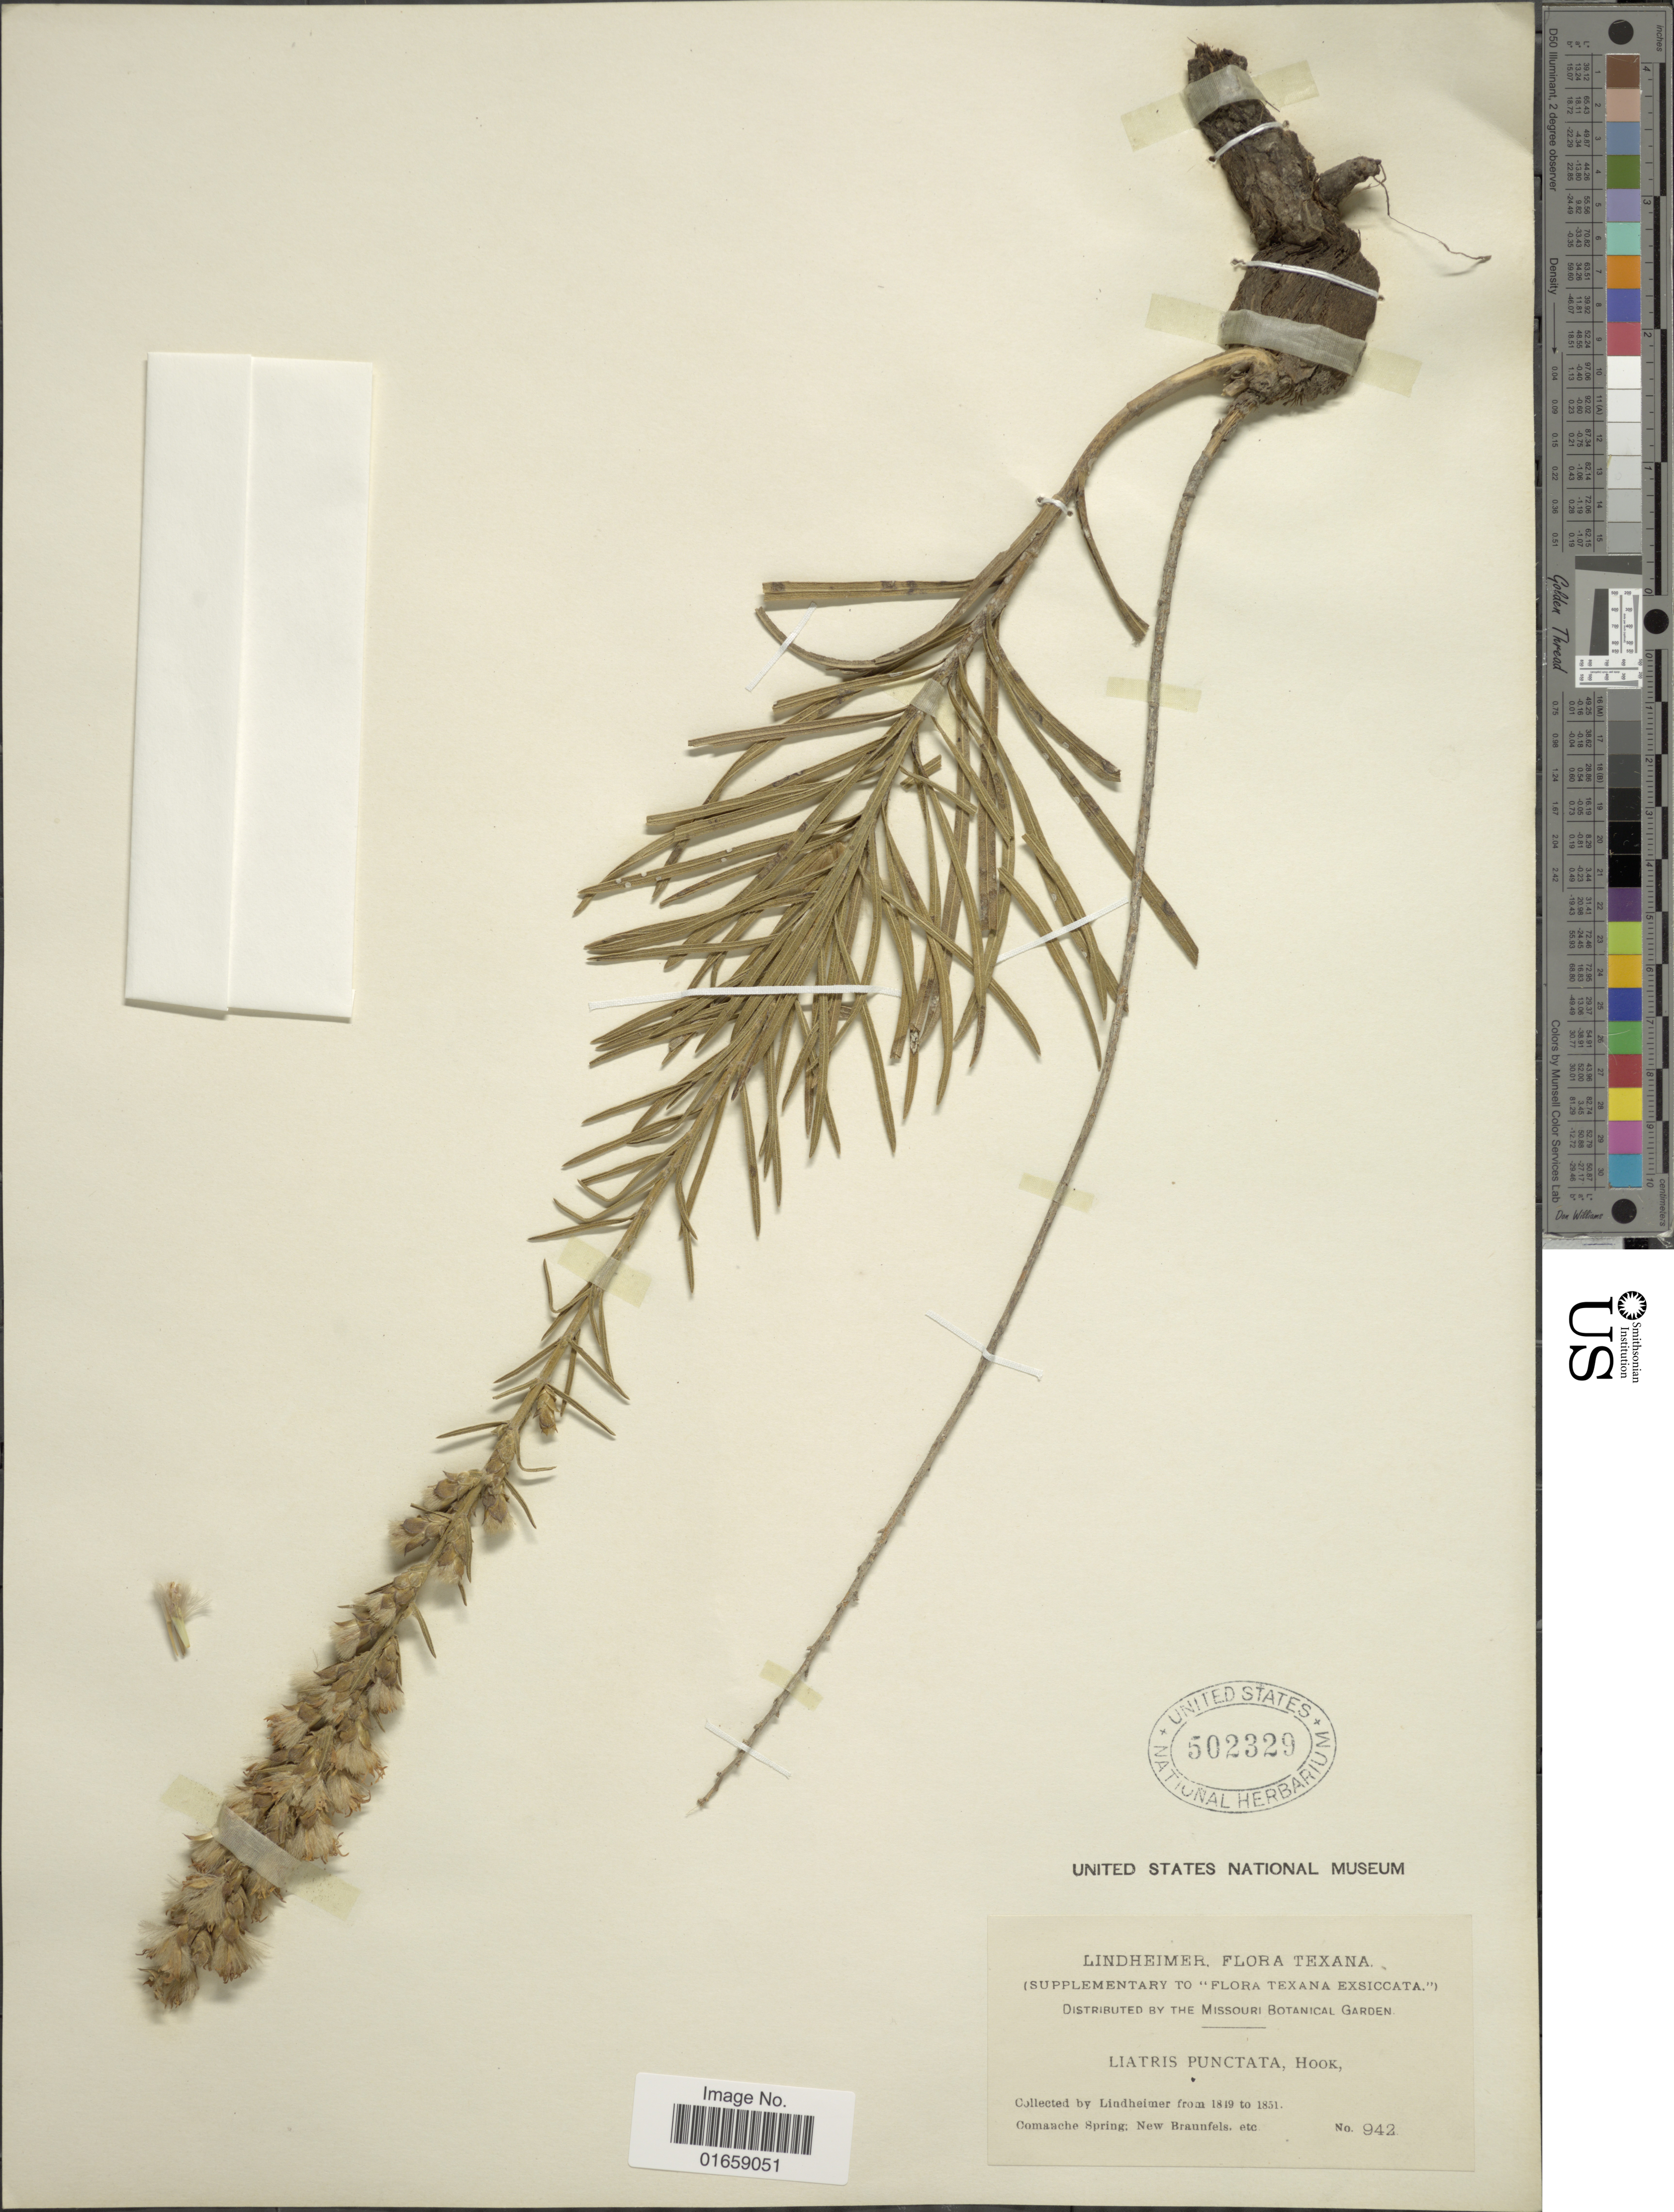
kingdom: Plantae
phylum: Tracheophyta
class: Magnoliopsida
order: Asterales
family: Asteraceae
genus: Liatris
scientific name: Liatris punctata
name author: Hook.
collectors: -. Lindheimer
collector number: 942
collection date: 1819/1851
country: United States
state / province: Texas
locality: Comanche Spring, New Braunfields, etc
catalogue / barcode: US 502329